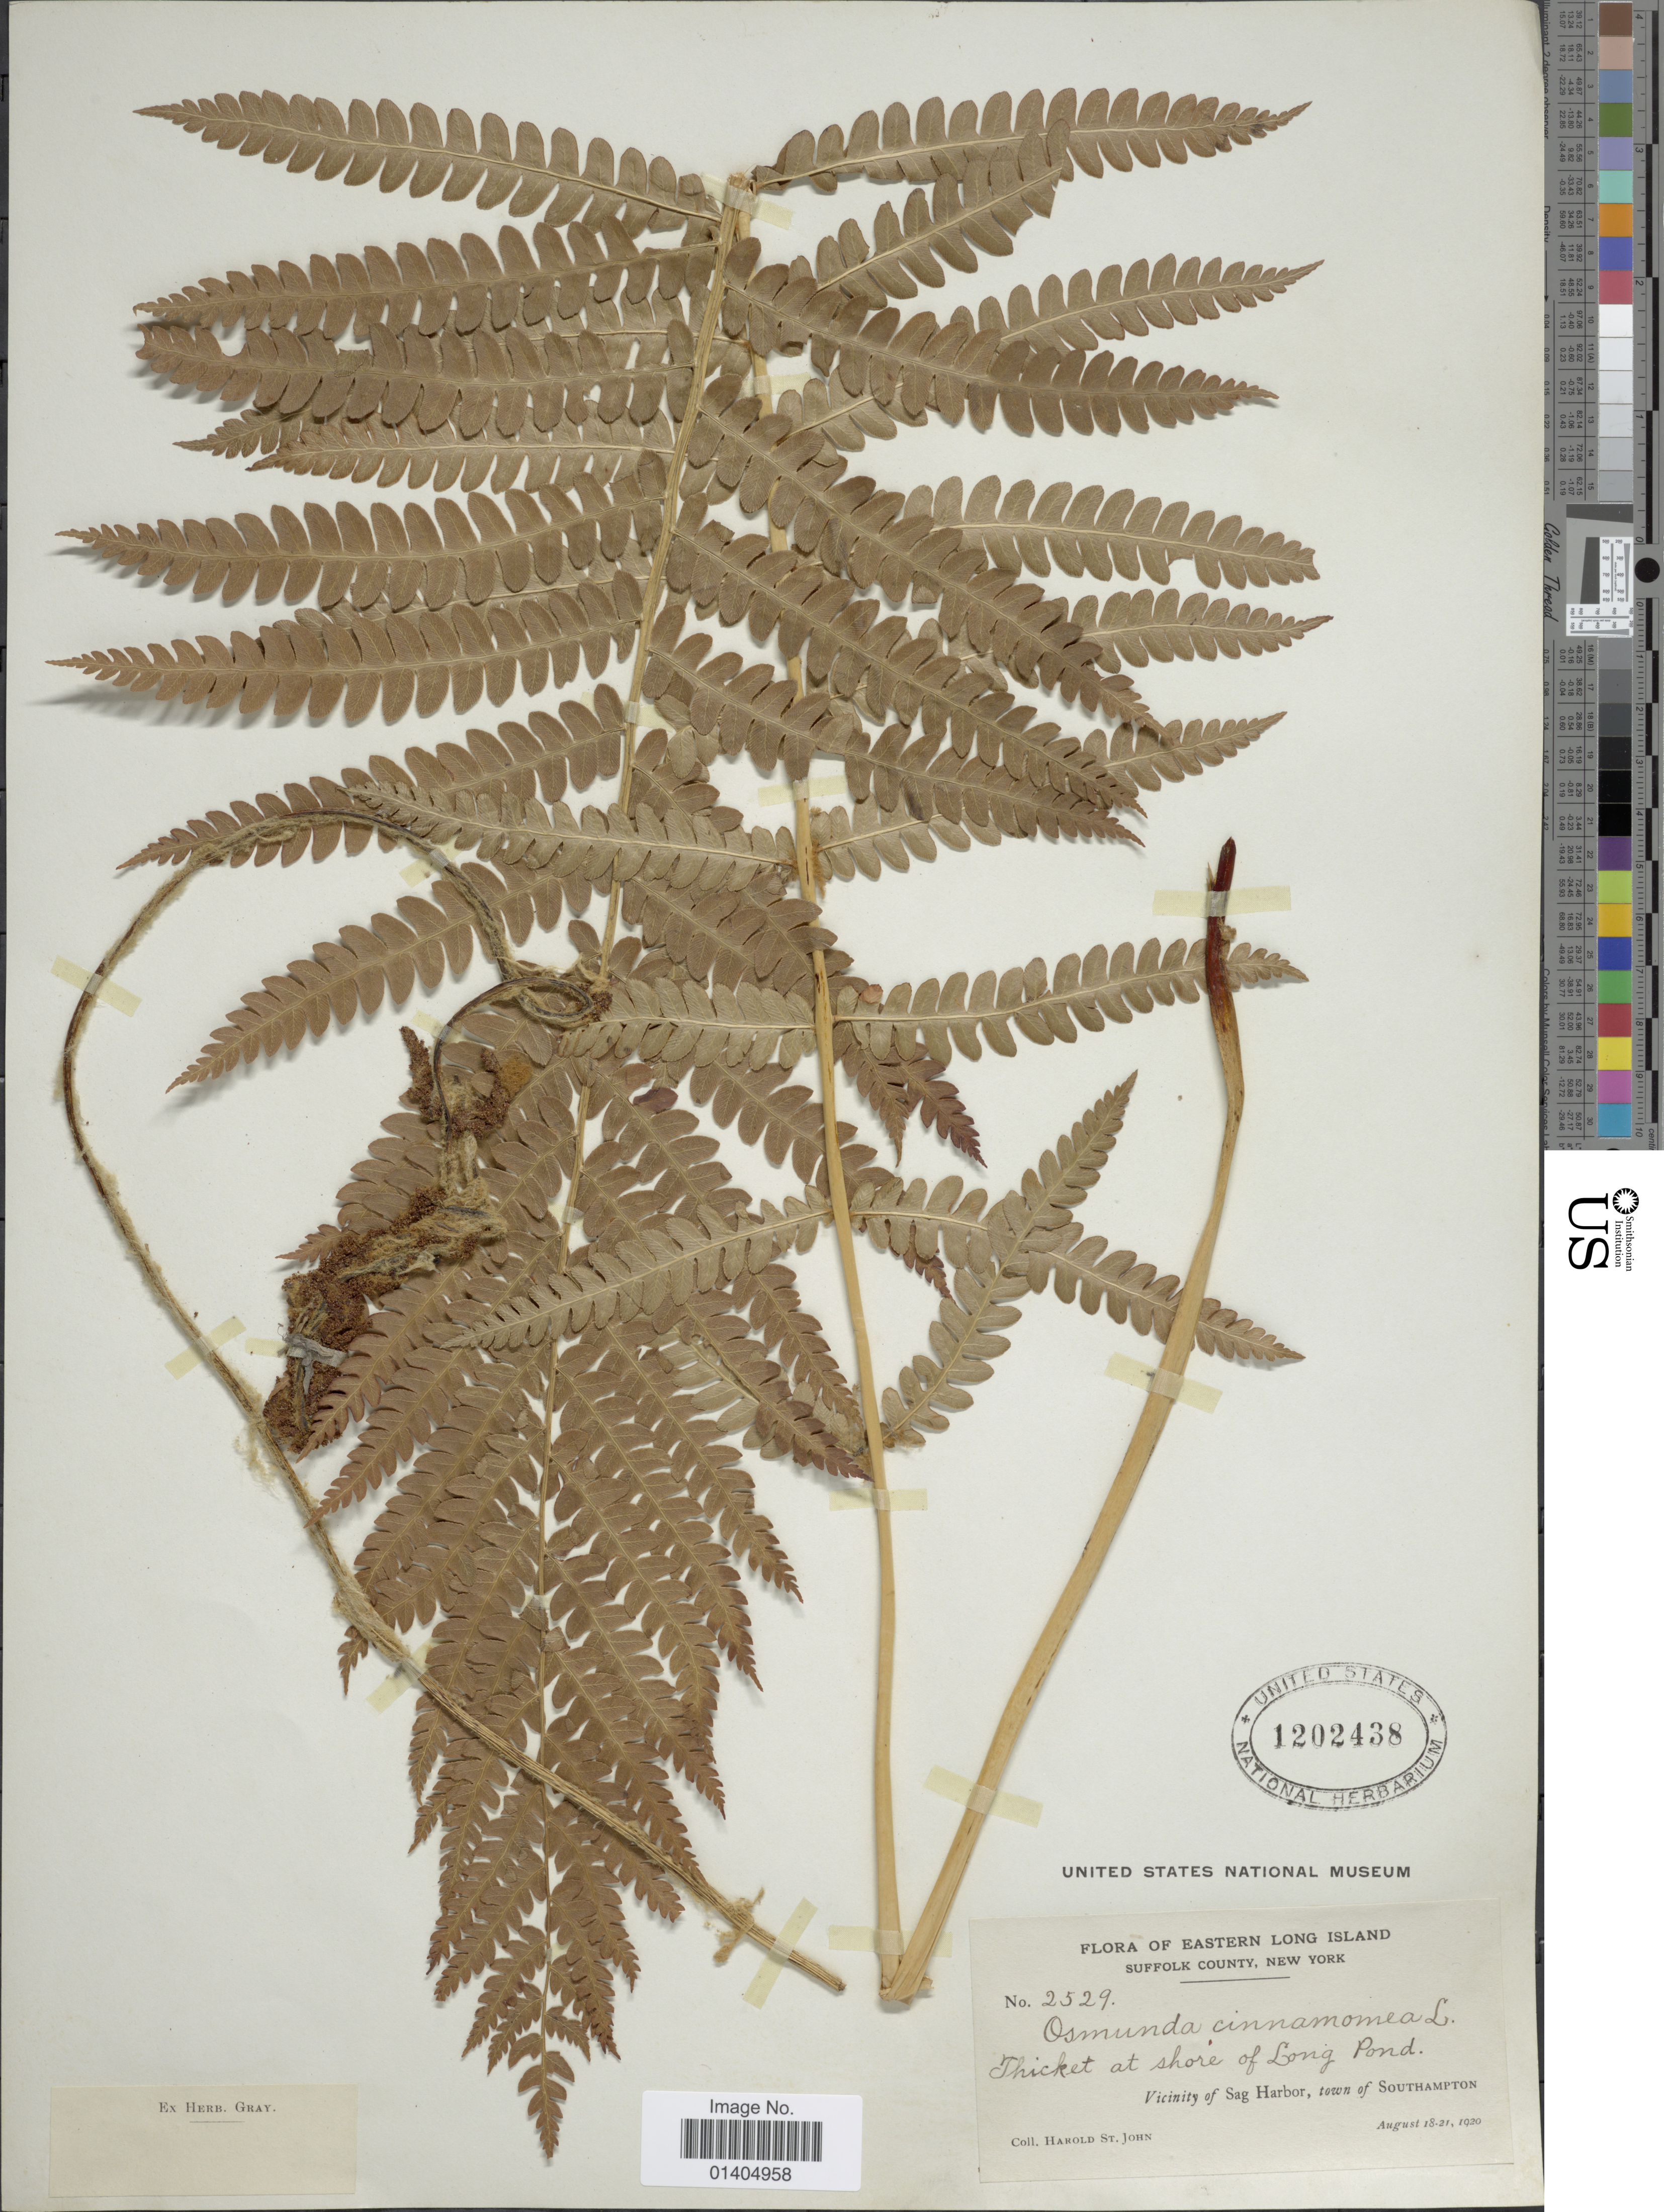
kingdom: Plantae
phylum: Tracheophyta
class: Polypodiopsida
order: Osmundales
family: Osmundaceae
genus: Osmundastrum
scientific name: Osmundastrum cinnamomeum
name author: (L.) C. Presl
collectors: H. St. John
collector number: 2529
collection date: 1920-08-18/1920-08-21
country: United States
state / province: New York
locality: Eastern Long Island Suffolk County, Thicket at shore of Long Pond. Vicinity of Sag Harbor, town of Southhampton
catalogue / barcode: US 1202438